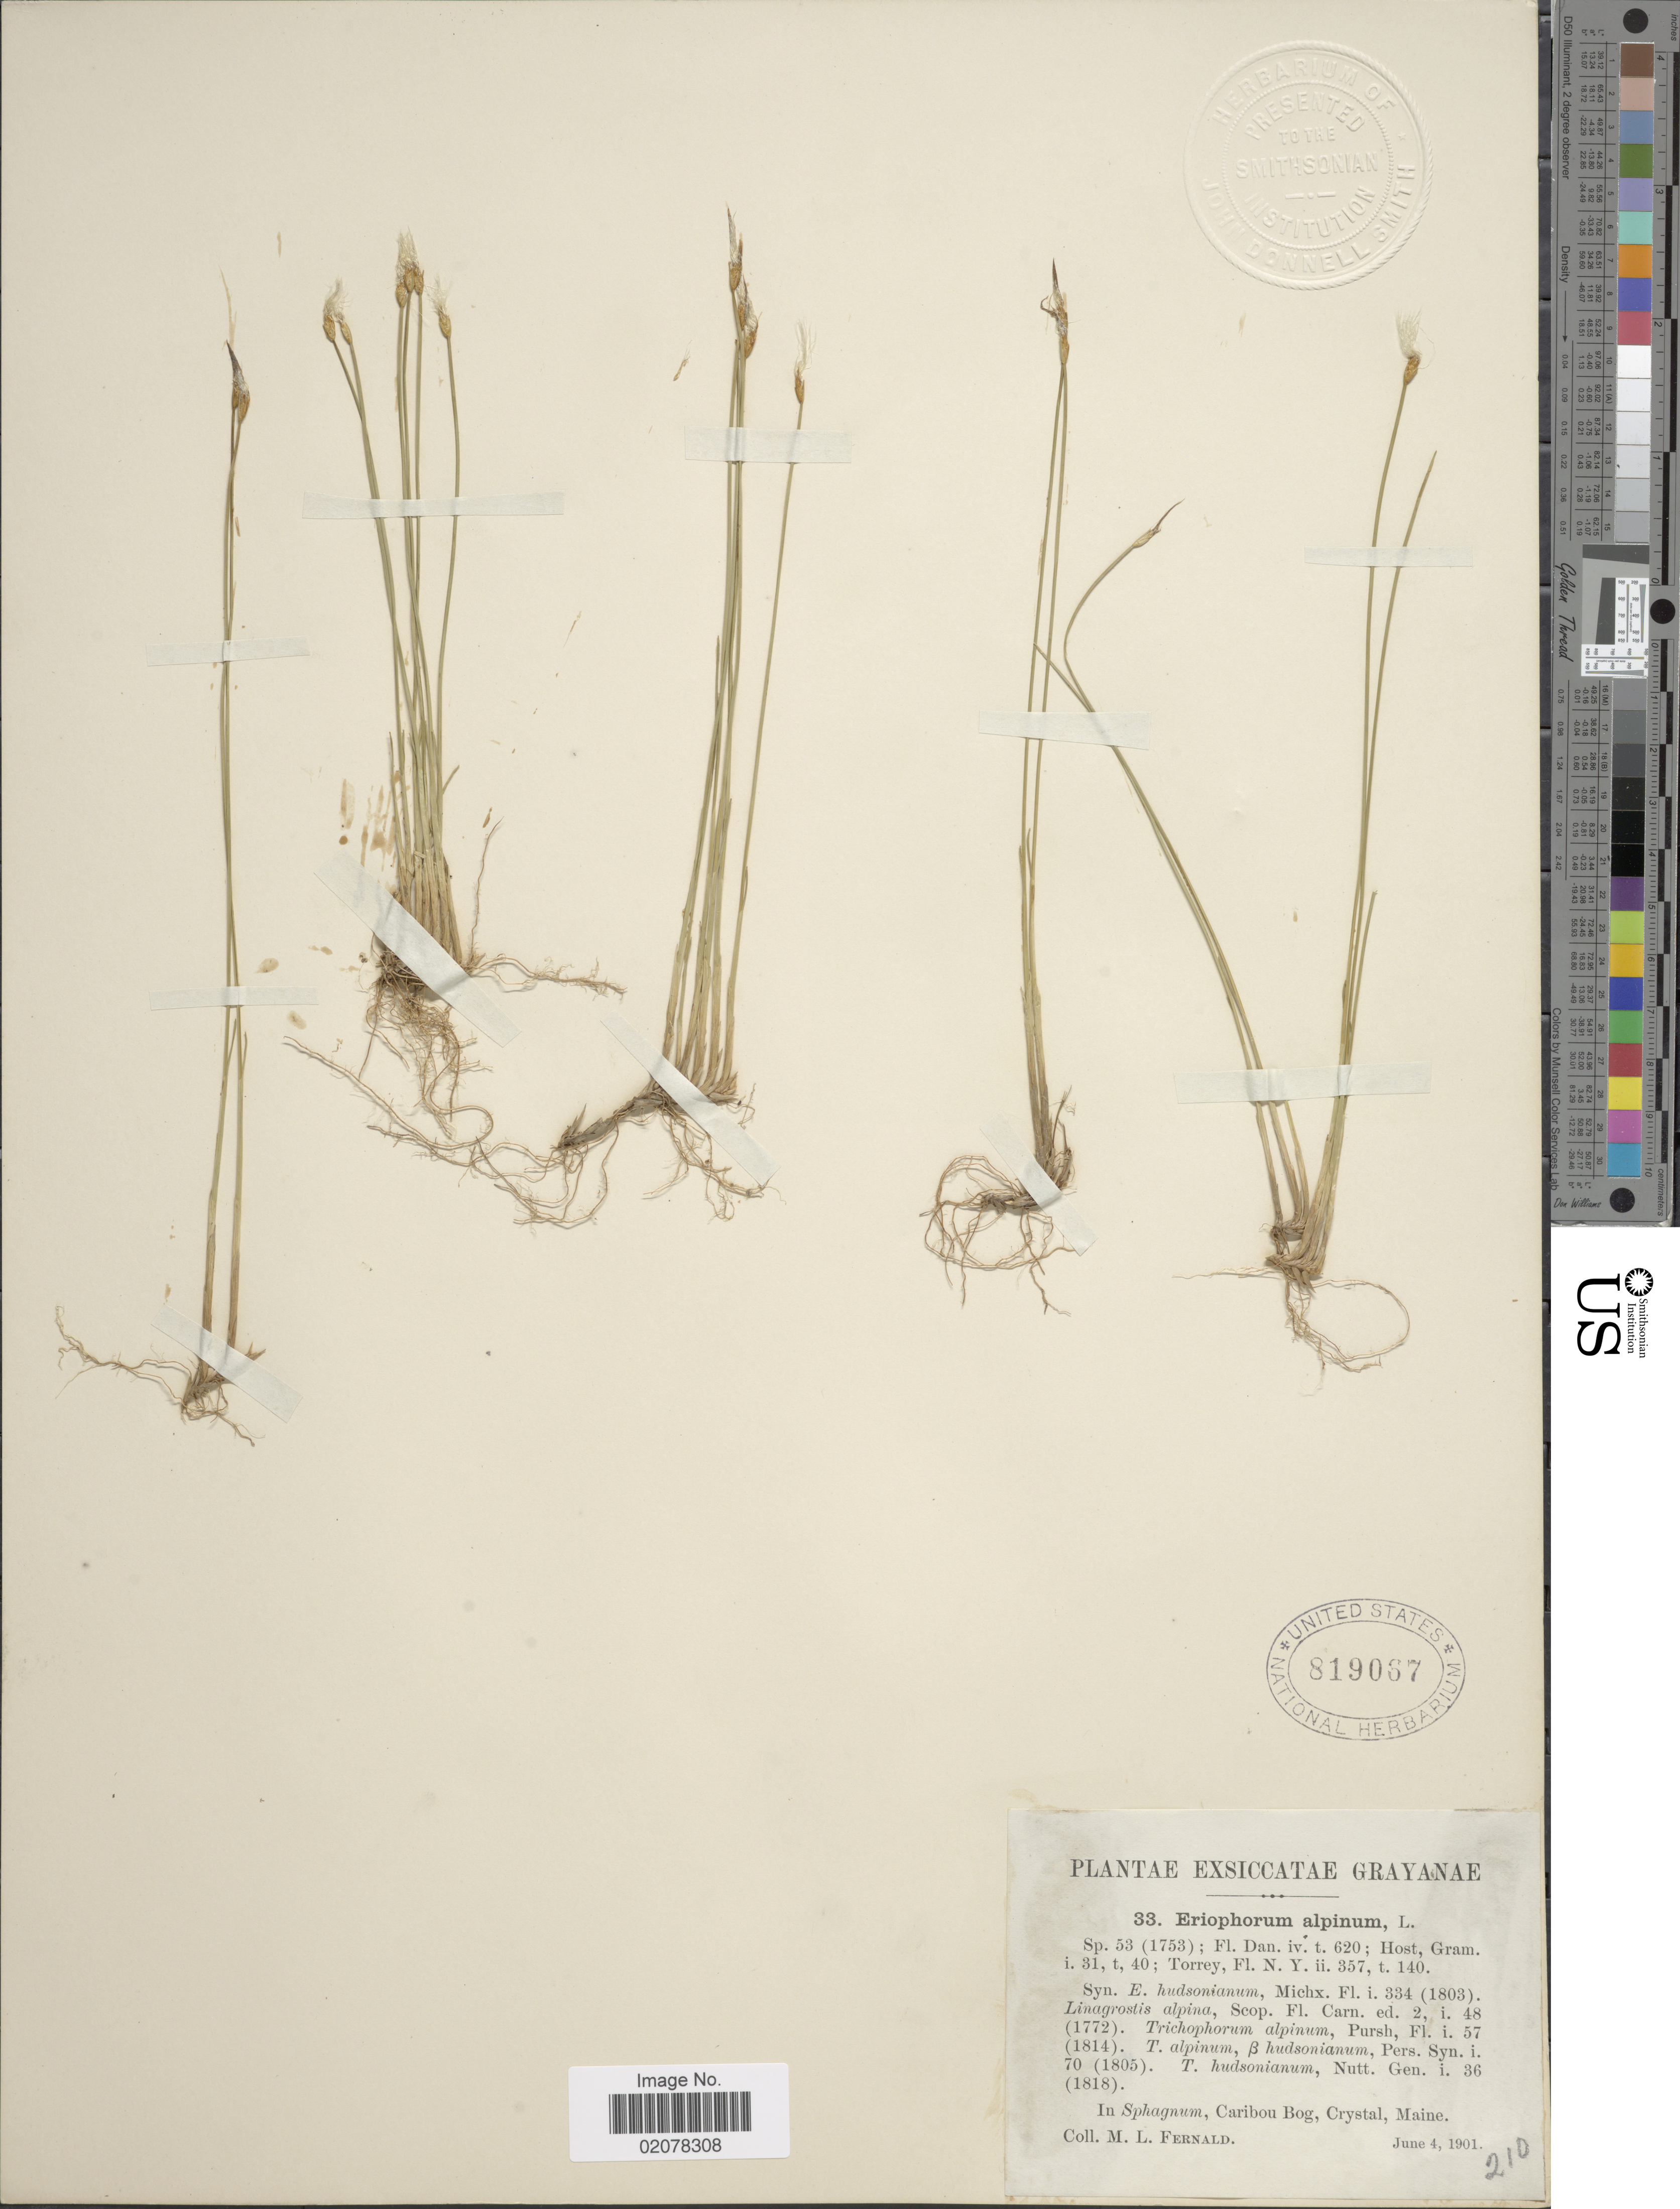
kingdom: Plantae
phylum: Tracheophyta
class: Liliopsida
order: Poales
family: Cyperaceae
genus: Trichophorum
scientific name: Trichophorum alpinum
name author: (L.) Pers.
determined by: Strong, M. T., (US), Smithsonian Institution - National Museum of Natural History (UNITED STATES)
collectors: M. L. Fernald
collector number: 33/210*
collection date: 1901-06-04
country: United States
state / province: Maine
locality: Caribou Bog, Crystal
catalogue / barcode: US 819067